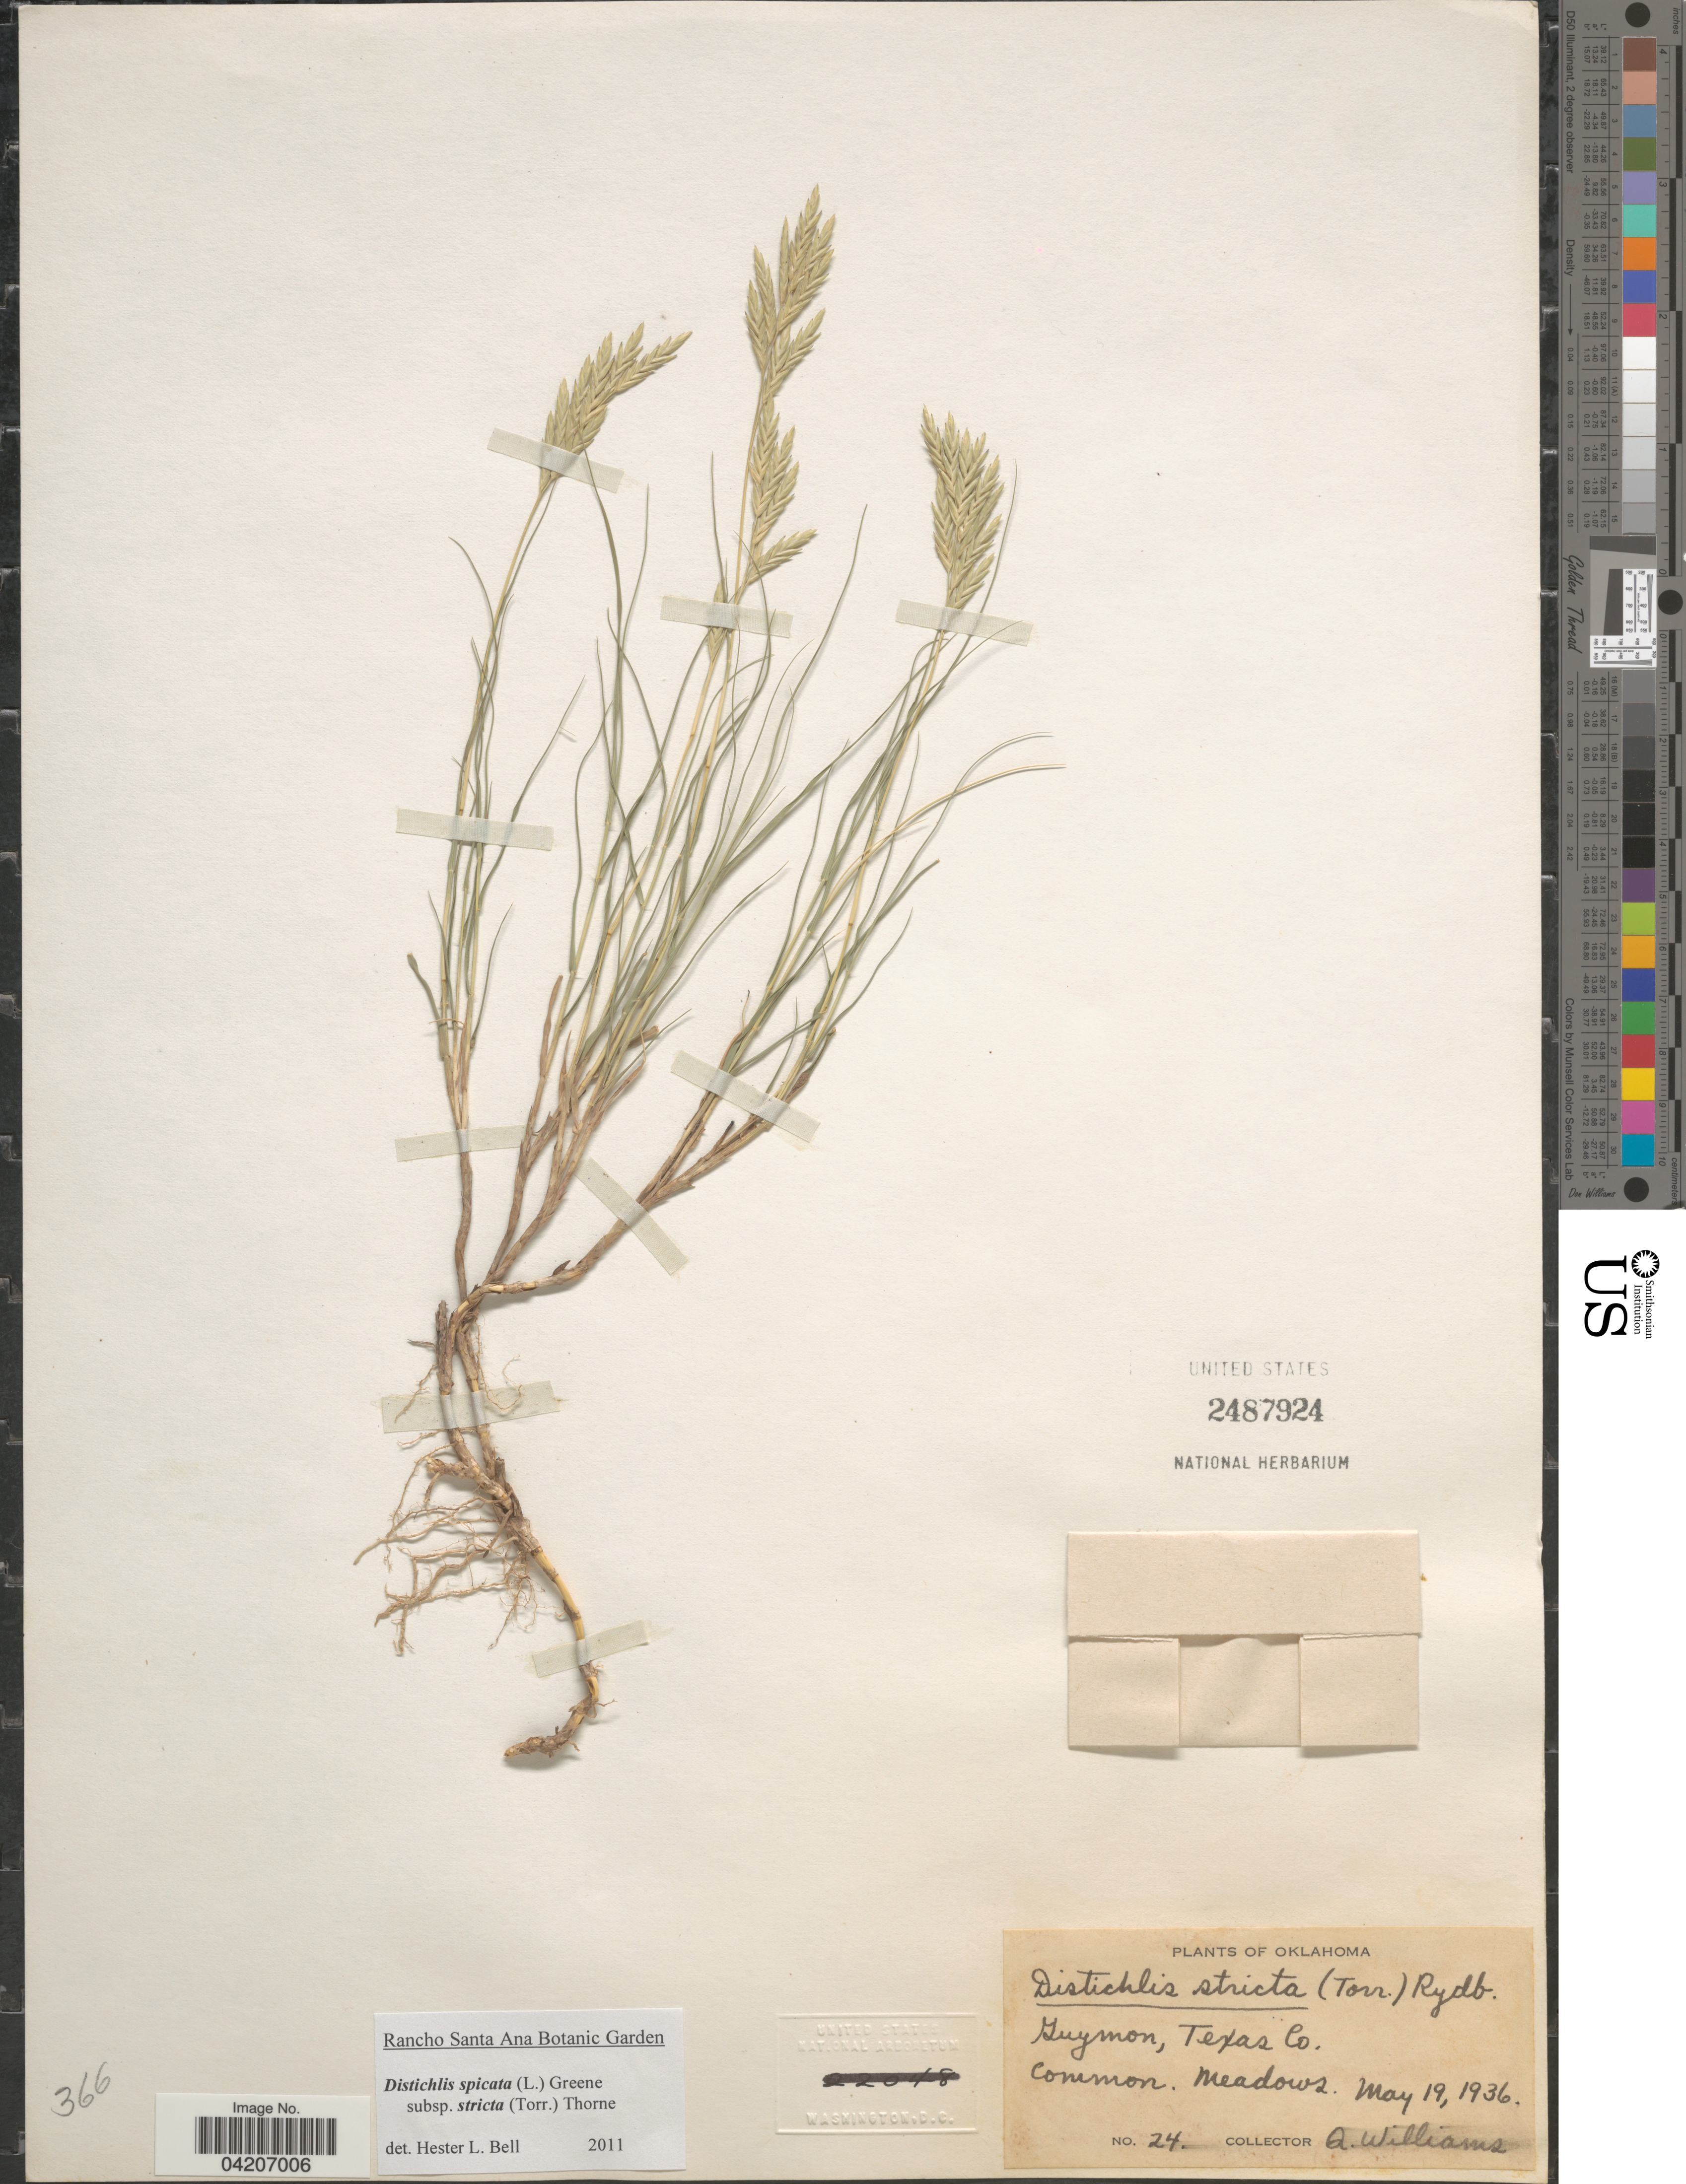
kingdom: Plantae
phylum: Tracheophyta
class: Liliopsida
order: Poales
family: Poaceae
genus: Distichlis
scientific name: Distichlis spicata subsp. stricta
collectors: Q. Williams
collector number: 24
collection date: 1936-05-19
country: United States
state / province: Oklahoma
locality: Guymon, Texas Co.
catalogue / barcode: US 2487924